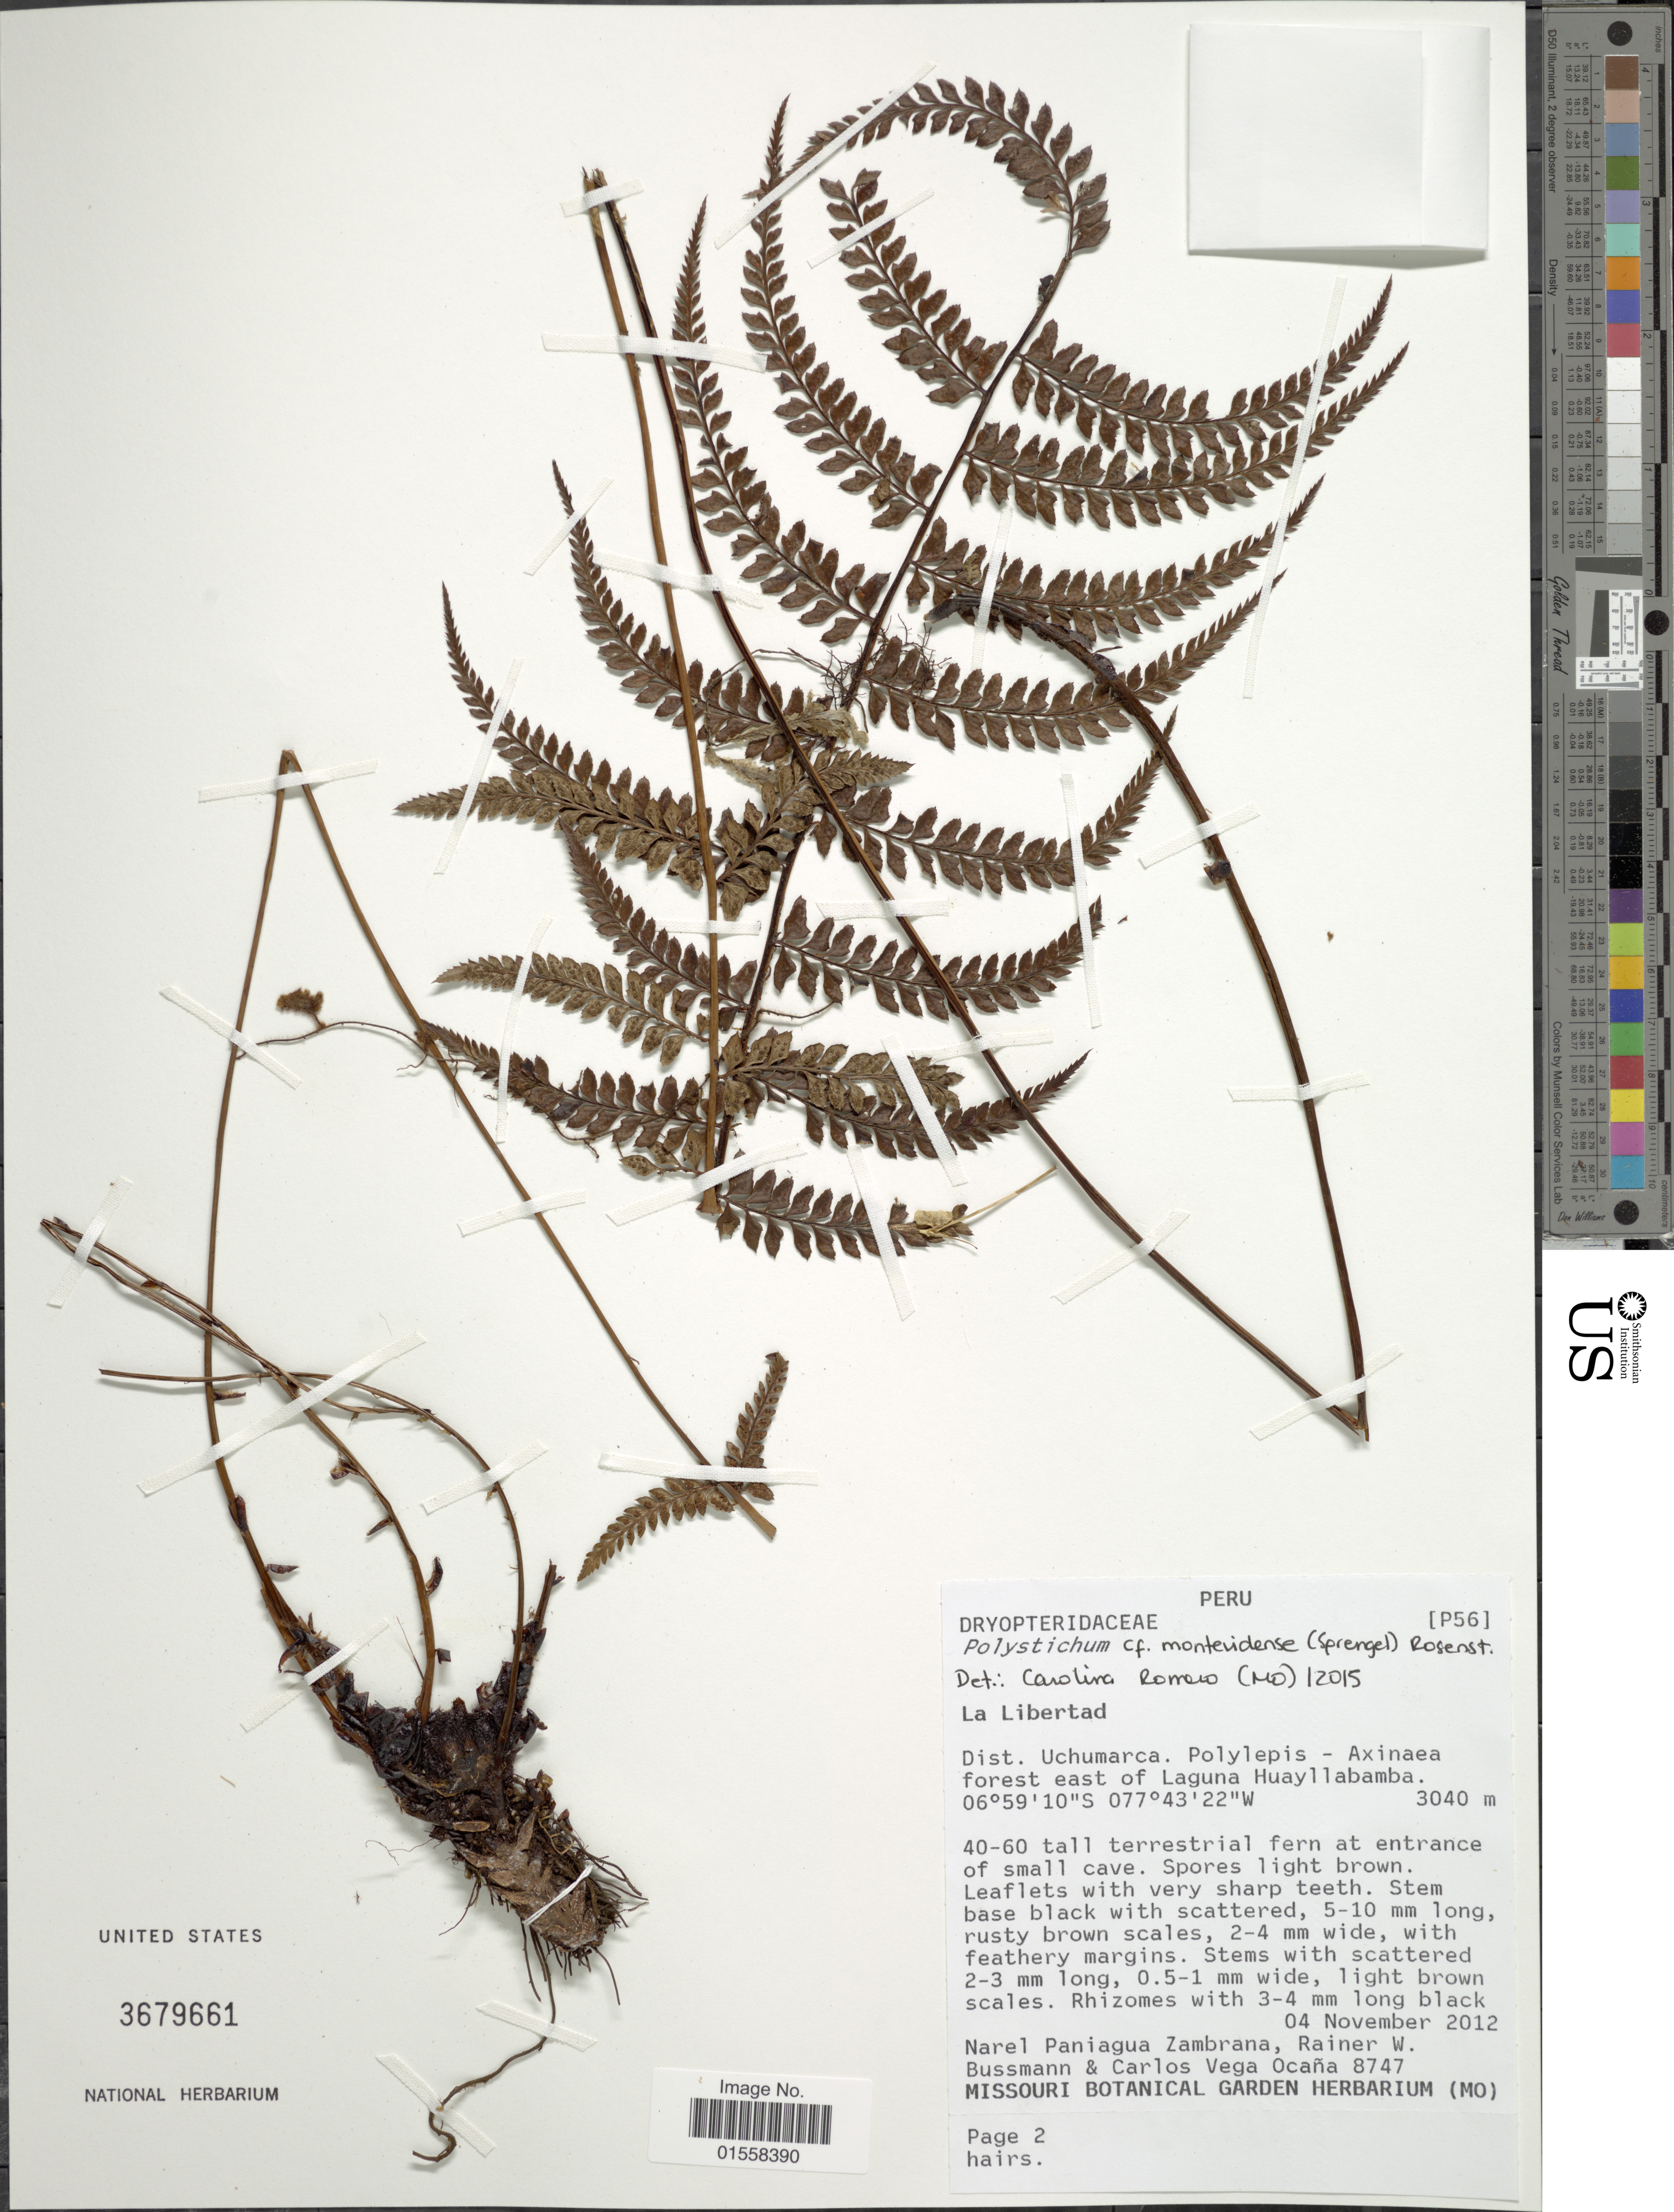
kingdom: Plantae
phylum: Tracheophyta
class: Polypodiopsida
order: Polypodiales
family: Dryopteridaceae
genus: Polystichum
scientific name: Polystichum montevidense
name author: (Spreng.) Rosenst.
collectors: N. Paniagua Zambrana, R. W. Bussmann & C. Vega Ocaña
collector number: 8747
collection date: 2012-11-04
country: Peru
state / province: La Libertad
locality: Peru, La Libertad, Dist. Uchumarca. forest east of Laguna Huayllabamba.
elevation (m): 3040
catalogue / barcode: US 379661